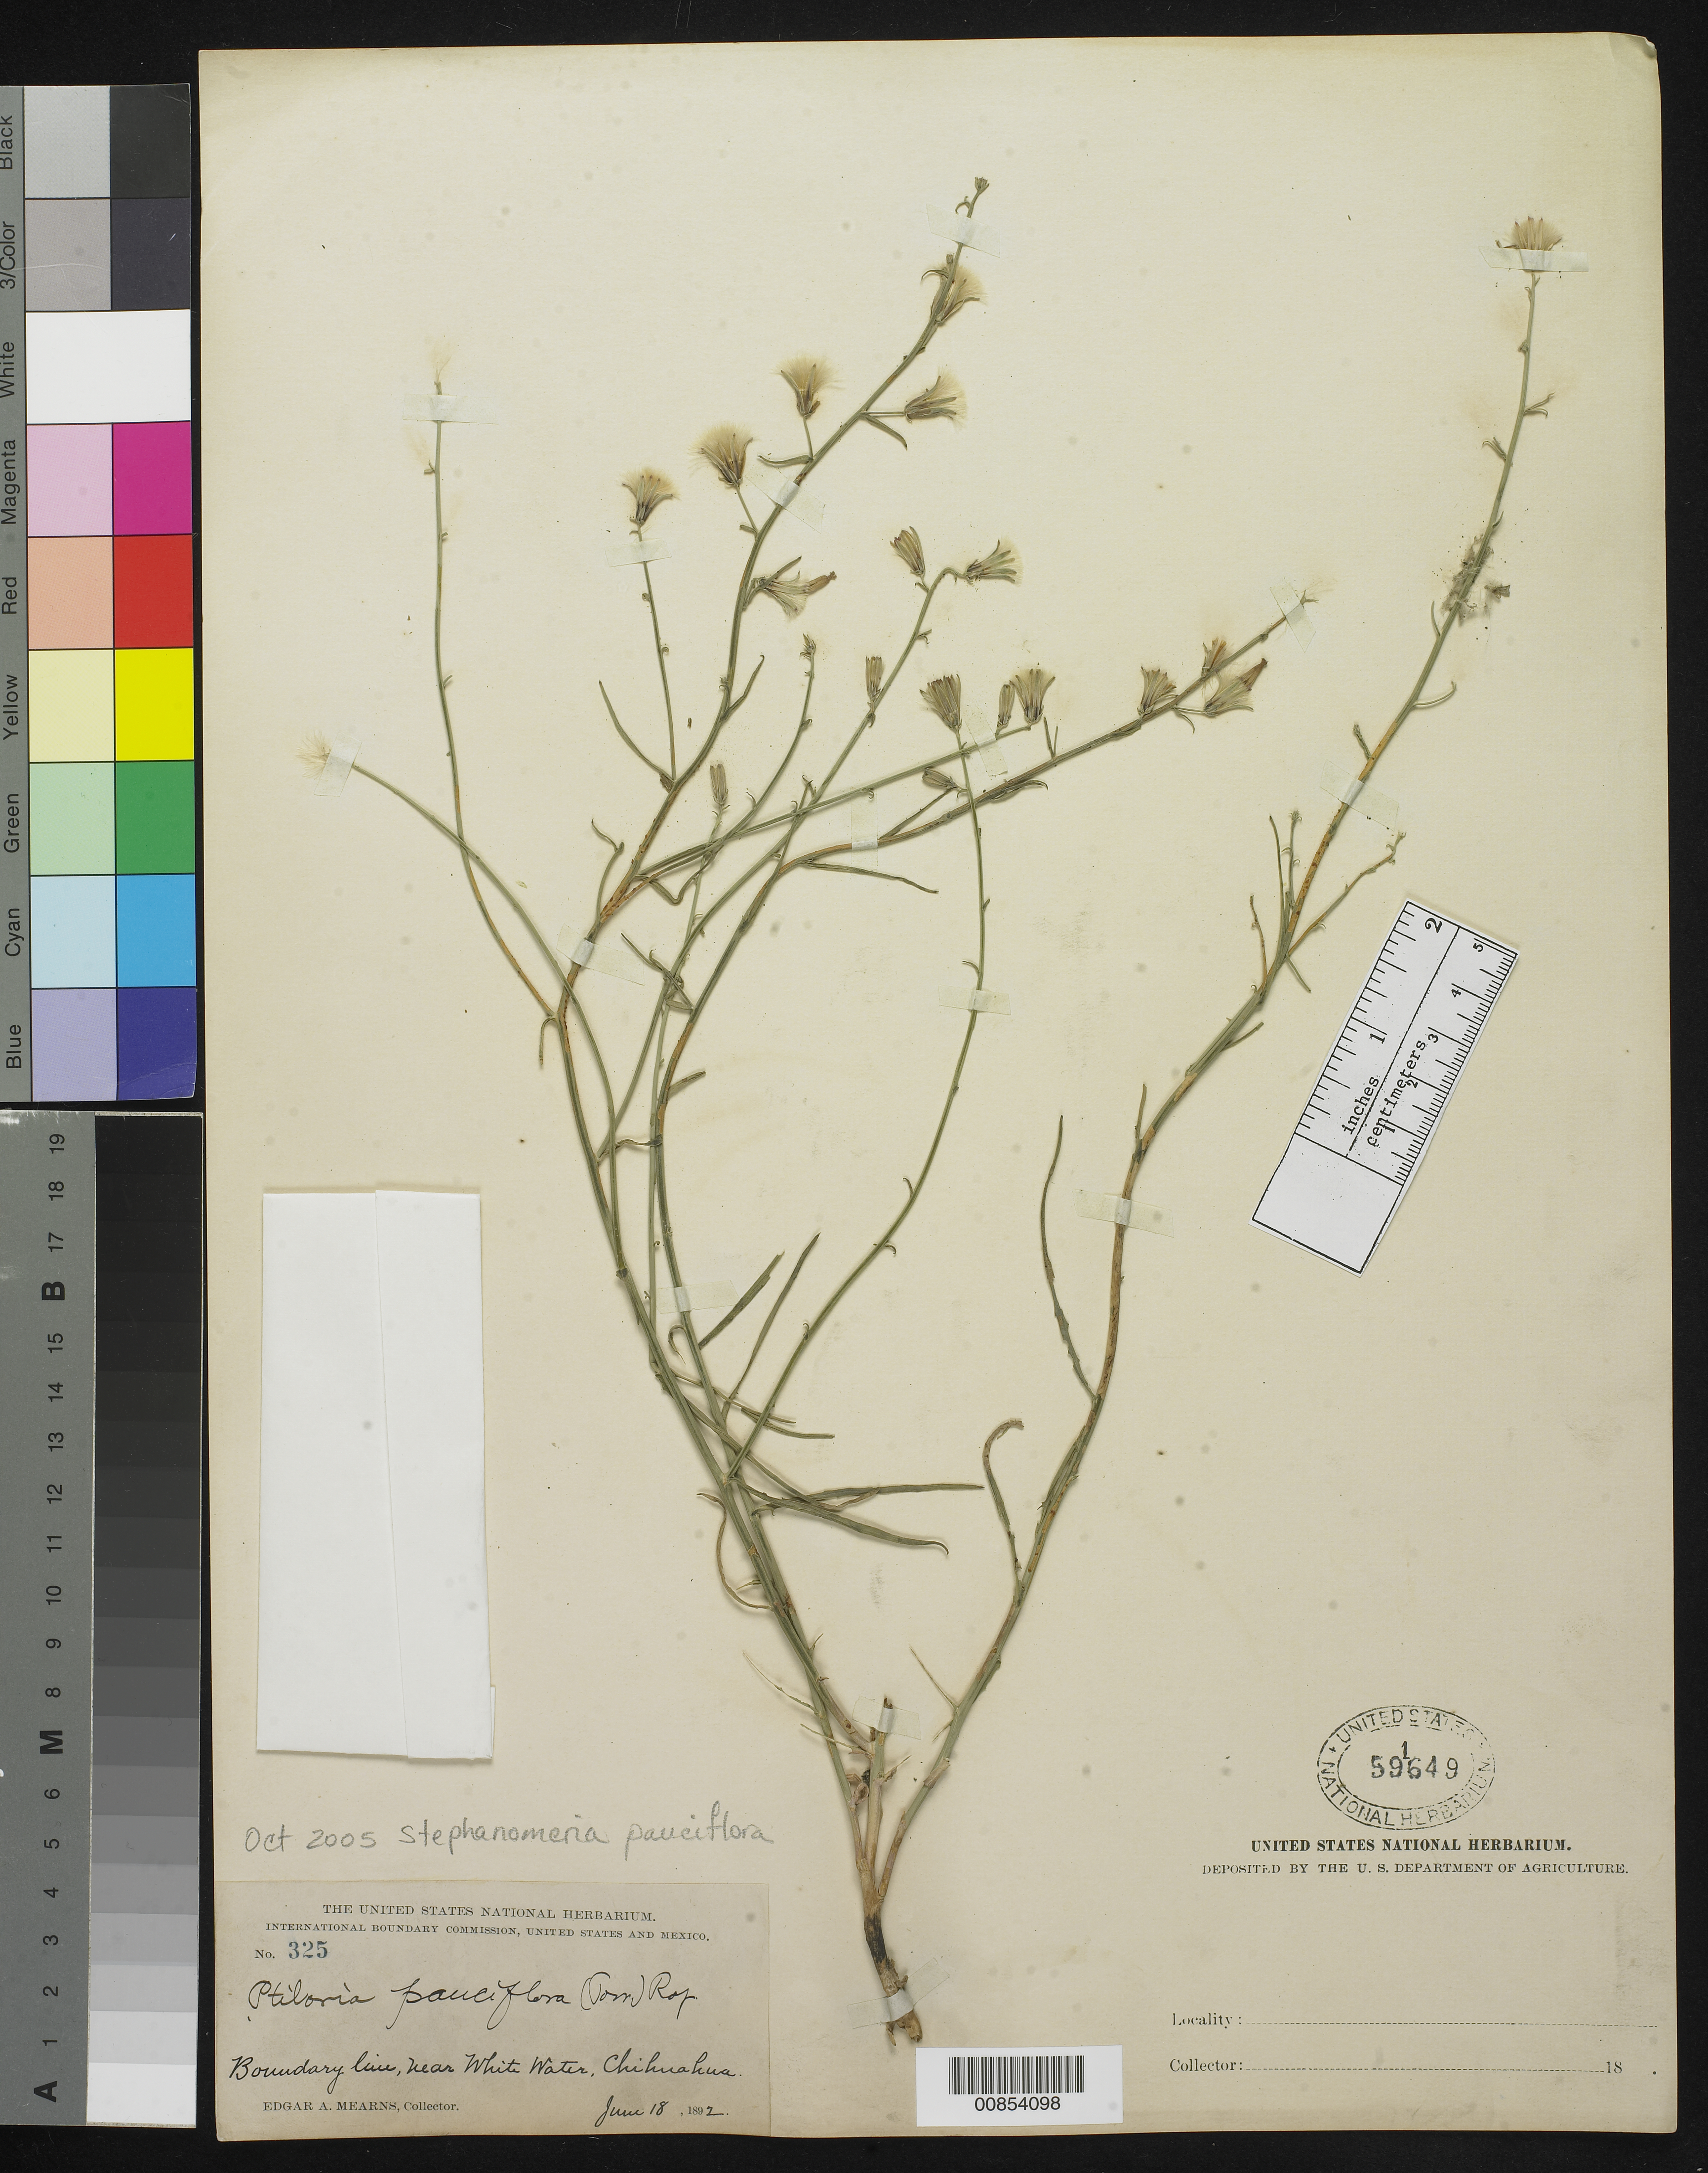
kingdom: Plantae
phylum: Tracheophyta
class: Magnoliopsida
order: Asterales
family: Asteraceae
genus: Stephanomeria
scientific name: Stephanomeria pauciflora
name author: (Torr.) A. Nelson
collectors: E. A. Mearns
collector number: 325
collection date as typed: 18 Jun 1892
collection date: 1892-06-18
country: Mexico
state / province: Chihuahua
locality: Boundary line, near White Water, Chihuahua.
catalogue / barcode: US 591649